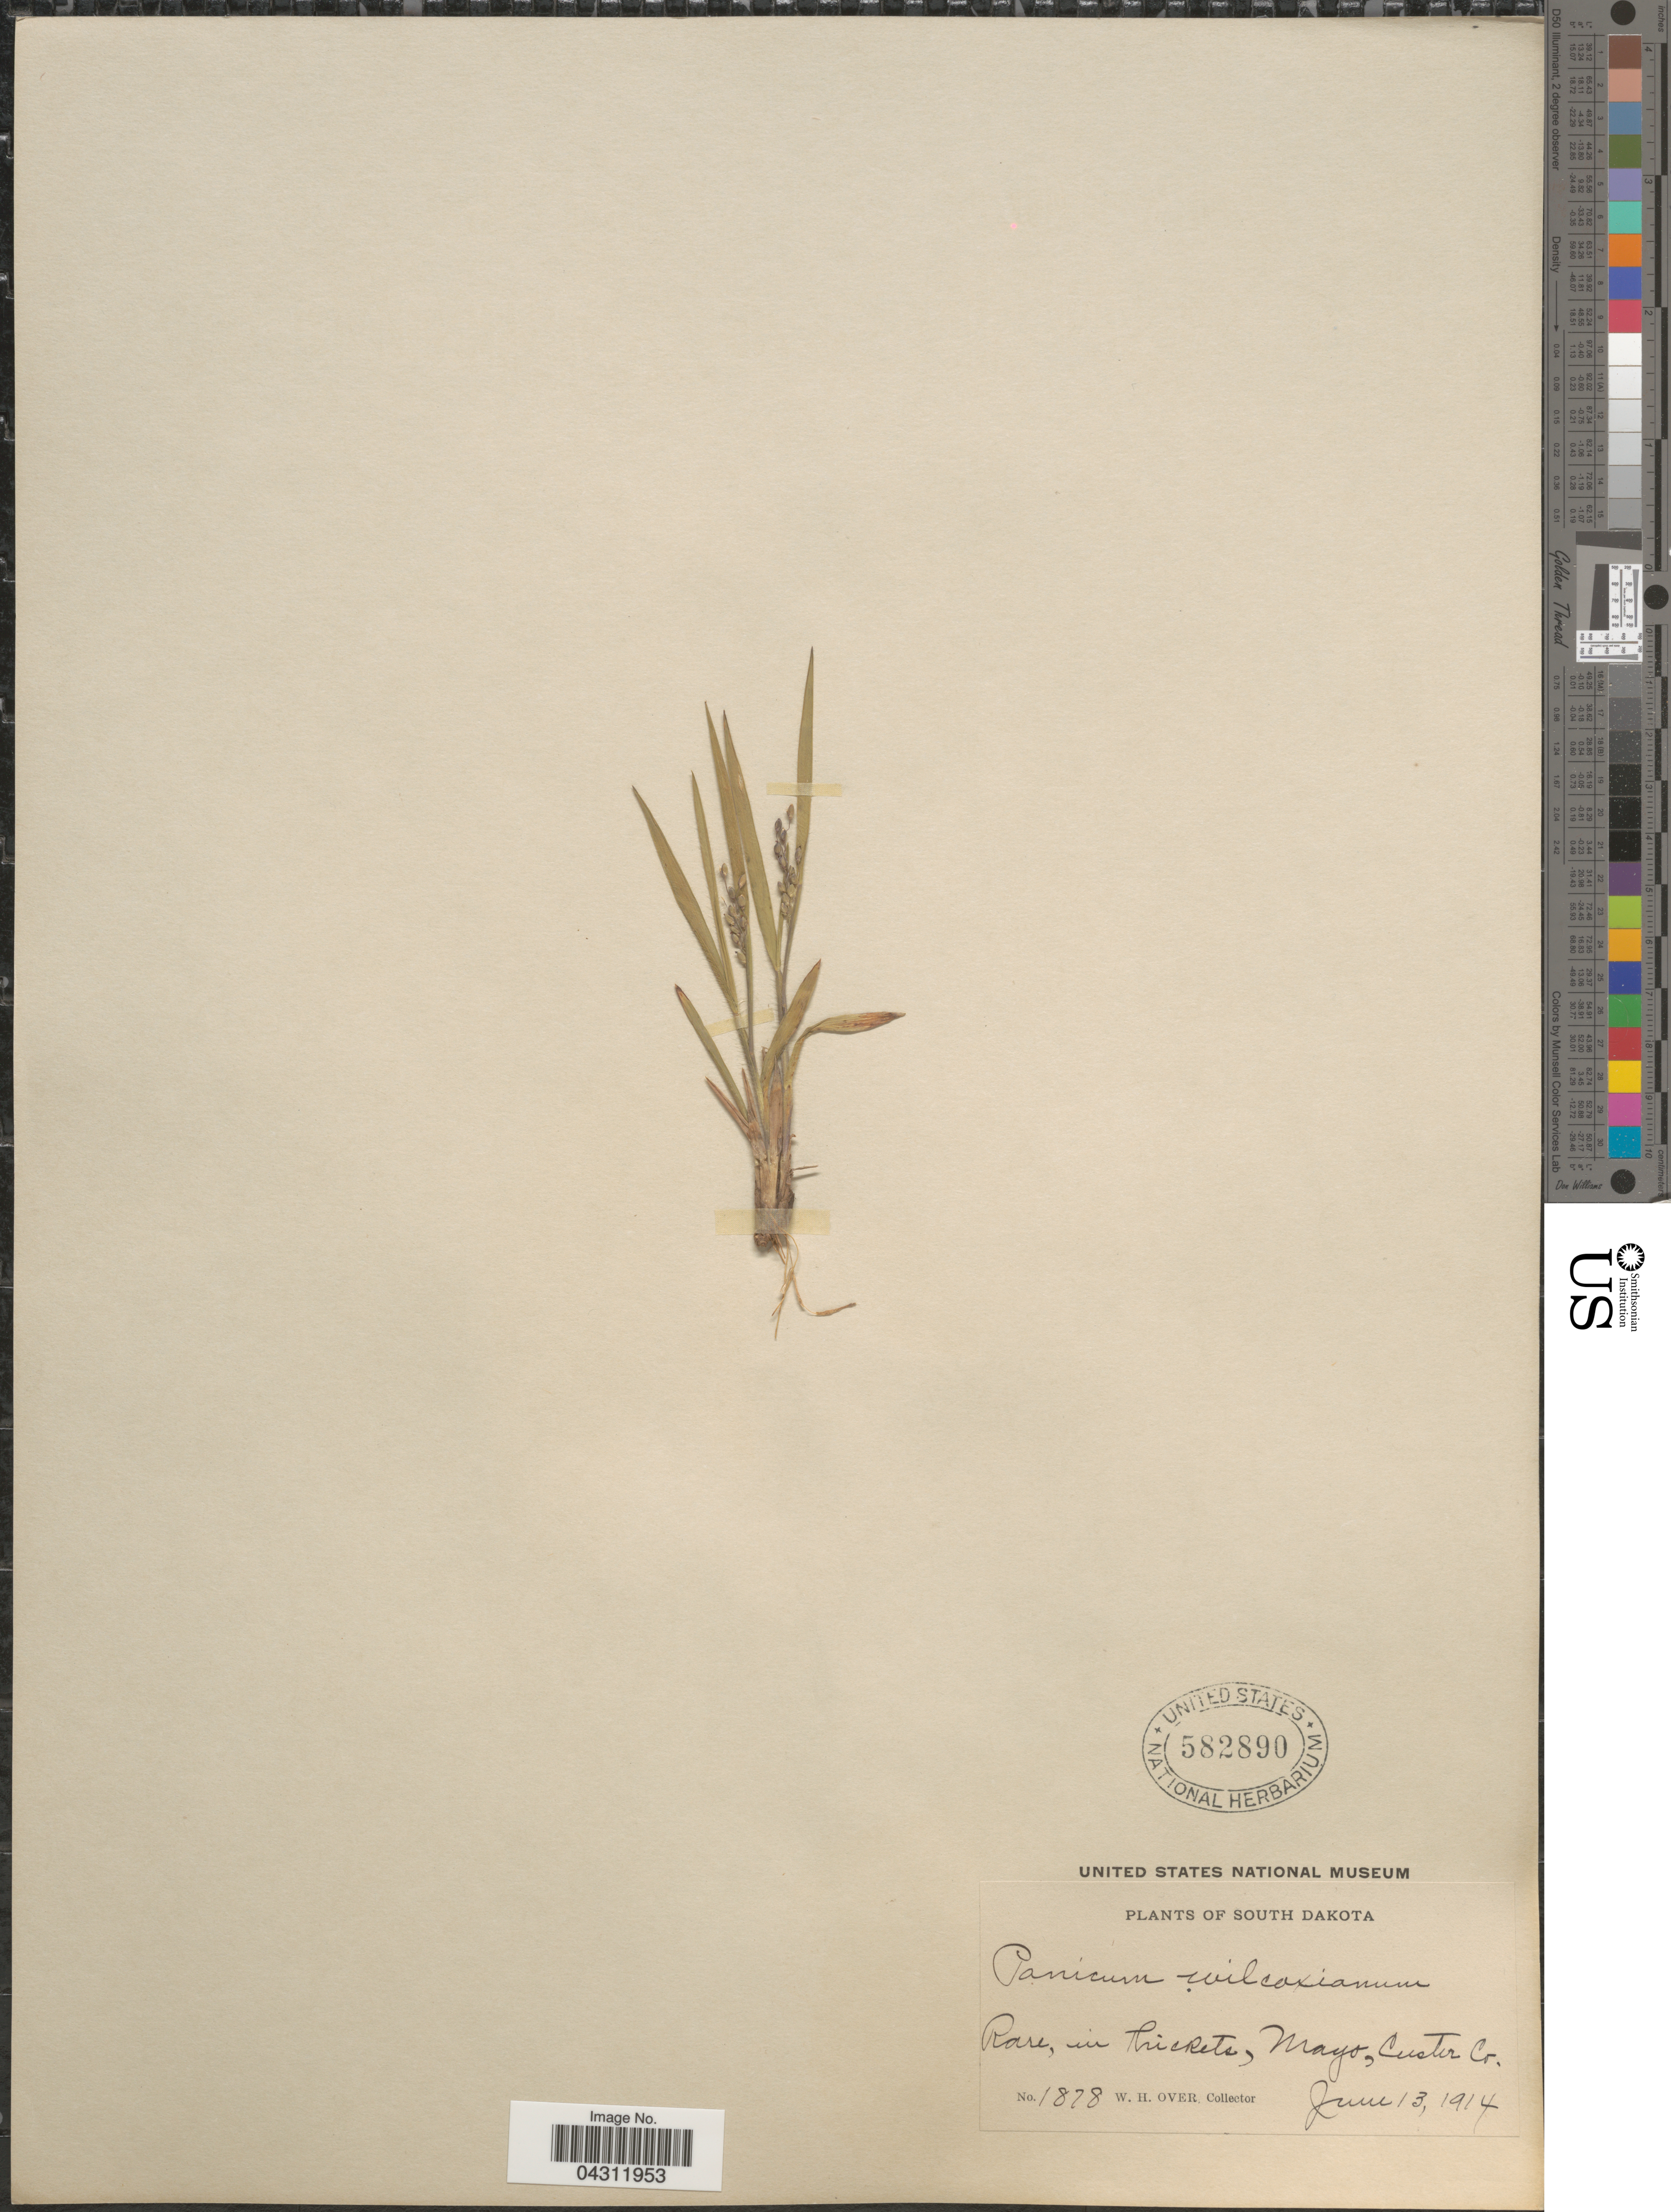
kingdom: Plantae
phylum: Tracheophyta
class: Liliopsida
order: Poales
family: Poaceae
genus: Dichanthelium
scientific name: Dichanthelium wilcoxianum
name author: Freckmann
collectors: W. Over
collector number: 1878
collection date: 1914-06-13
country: United States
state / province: South Dakota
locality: Mayo, Custer Co.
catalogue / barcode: US 582890